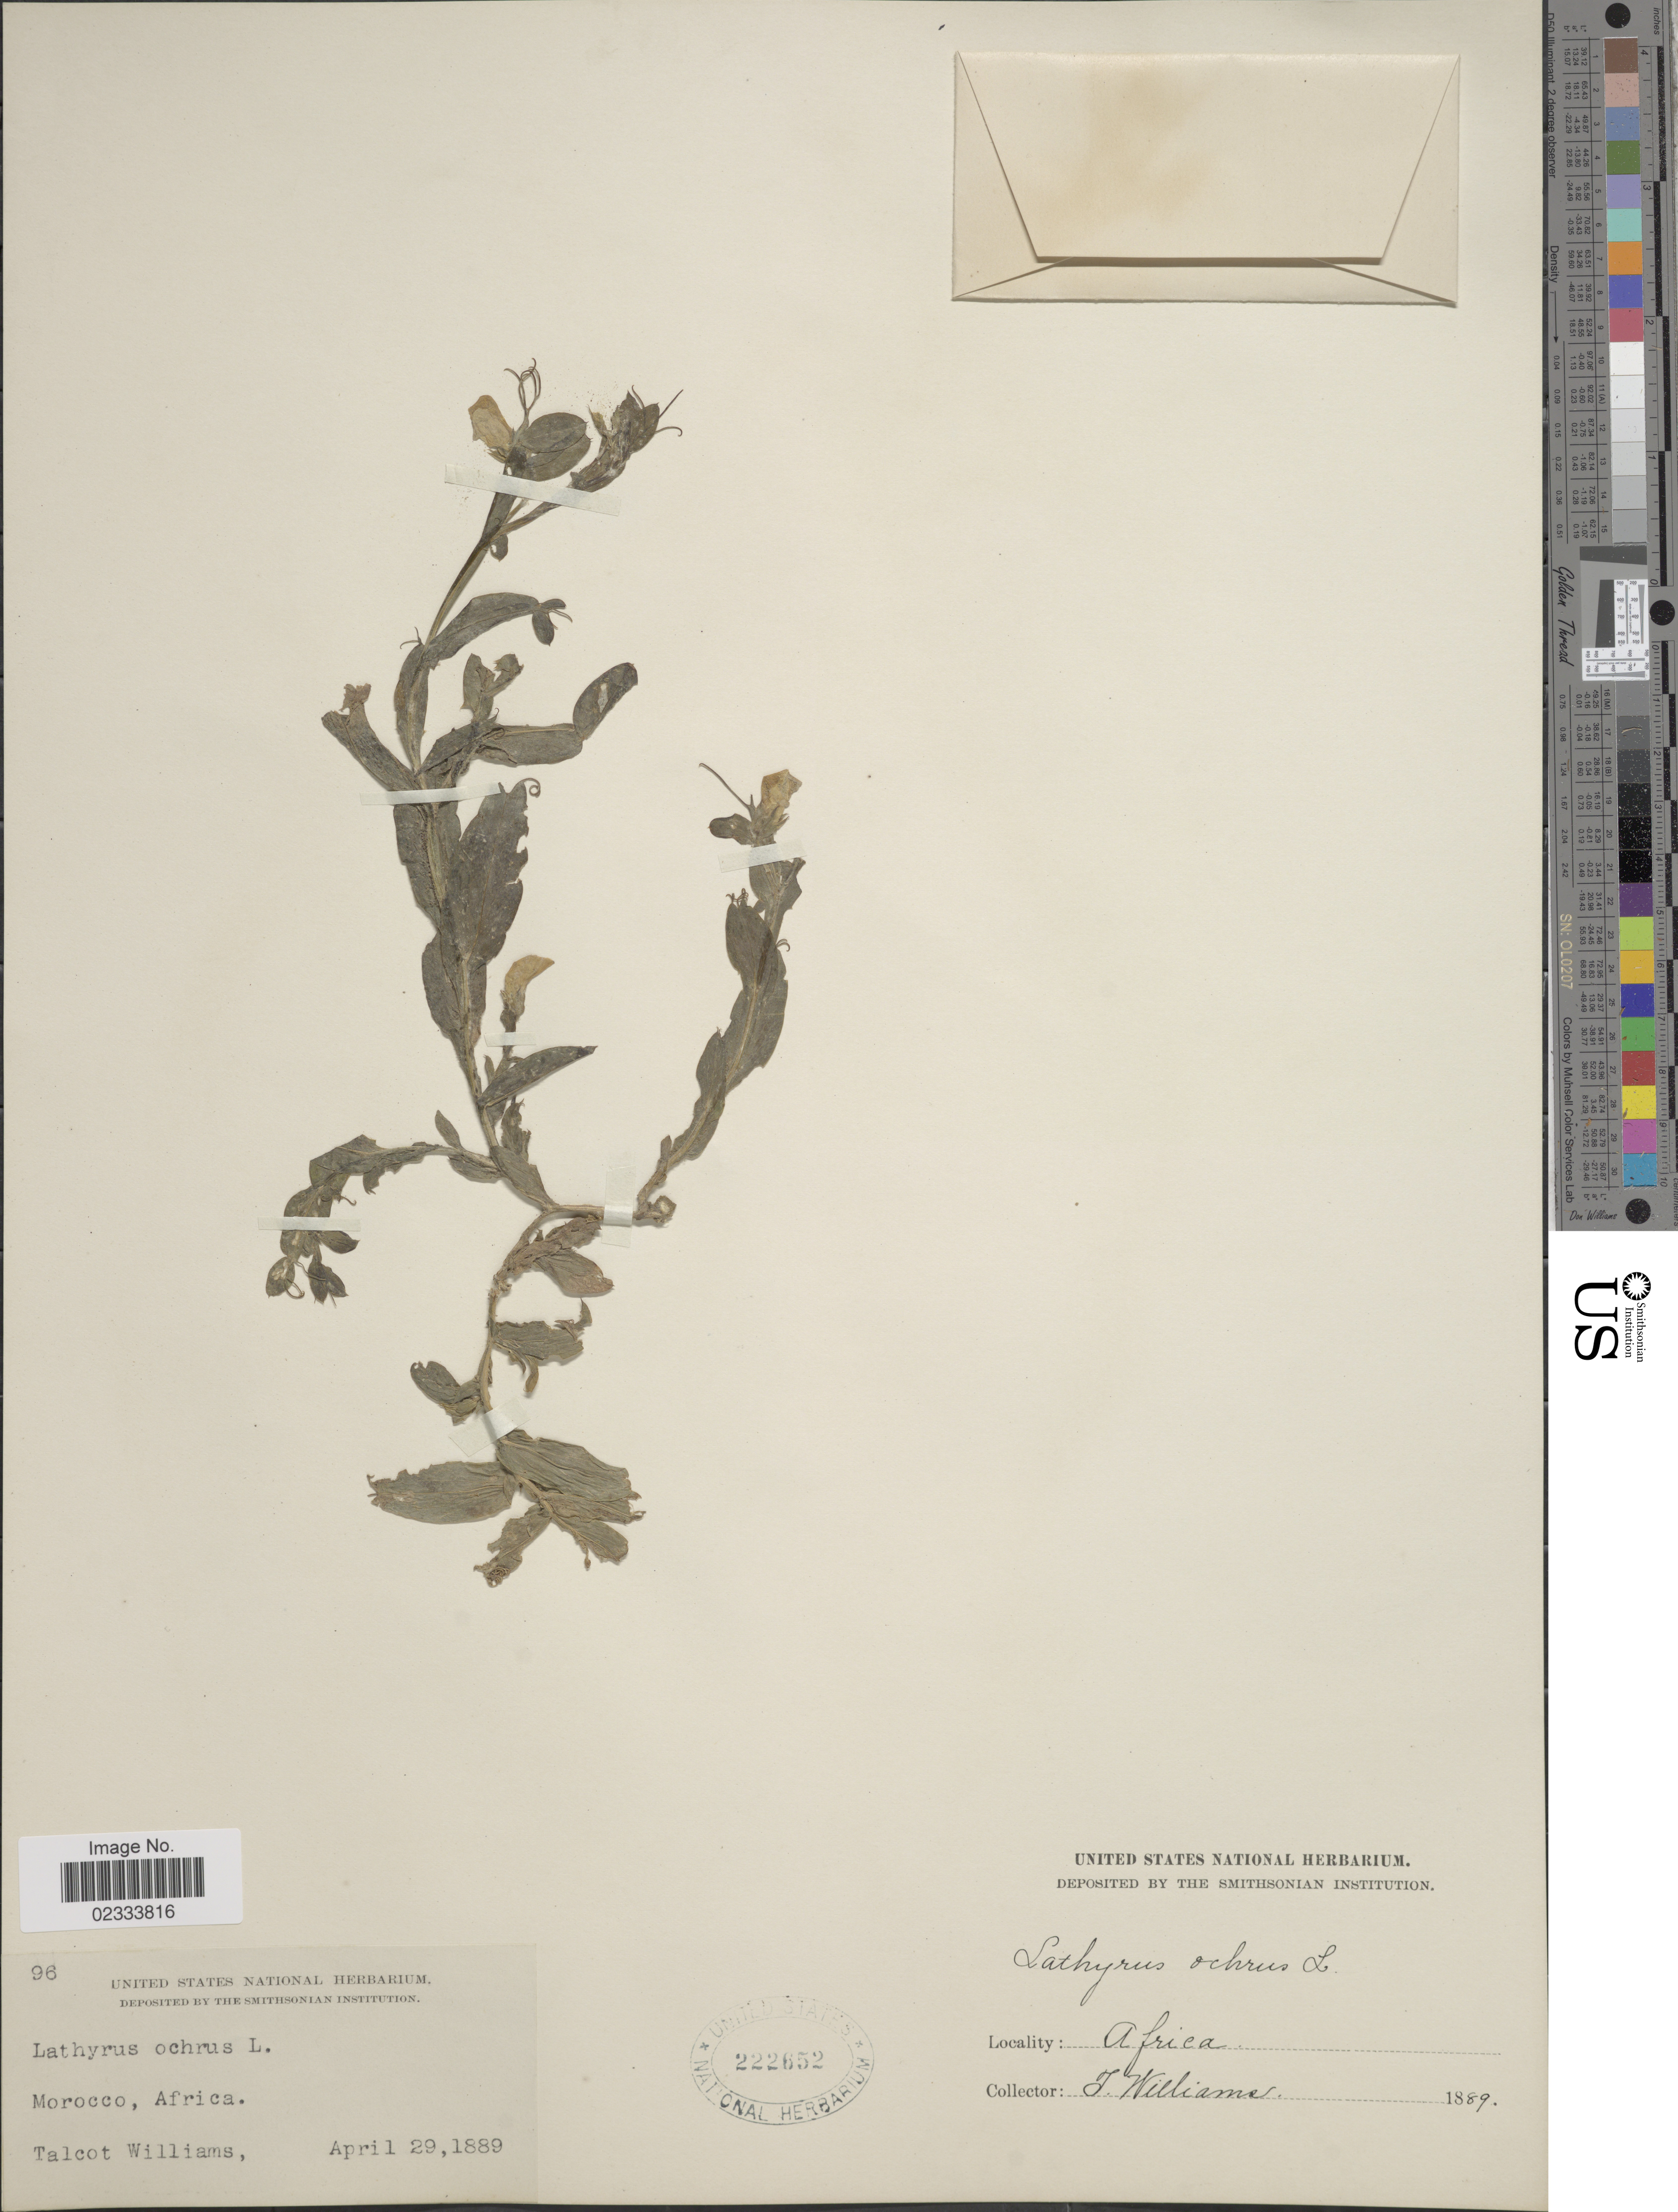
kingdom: Plantae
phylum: Tracheophyta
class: Magnoliopsida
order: Fabales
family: Fabaceae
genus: Lathyrus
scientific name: Lathyrus ochrus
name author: (L.) DC.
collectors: T. Williams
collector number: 96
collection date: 1889-04-29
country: Morocco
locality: Morocco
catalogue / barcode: US 222652